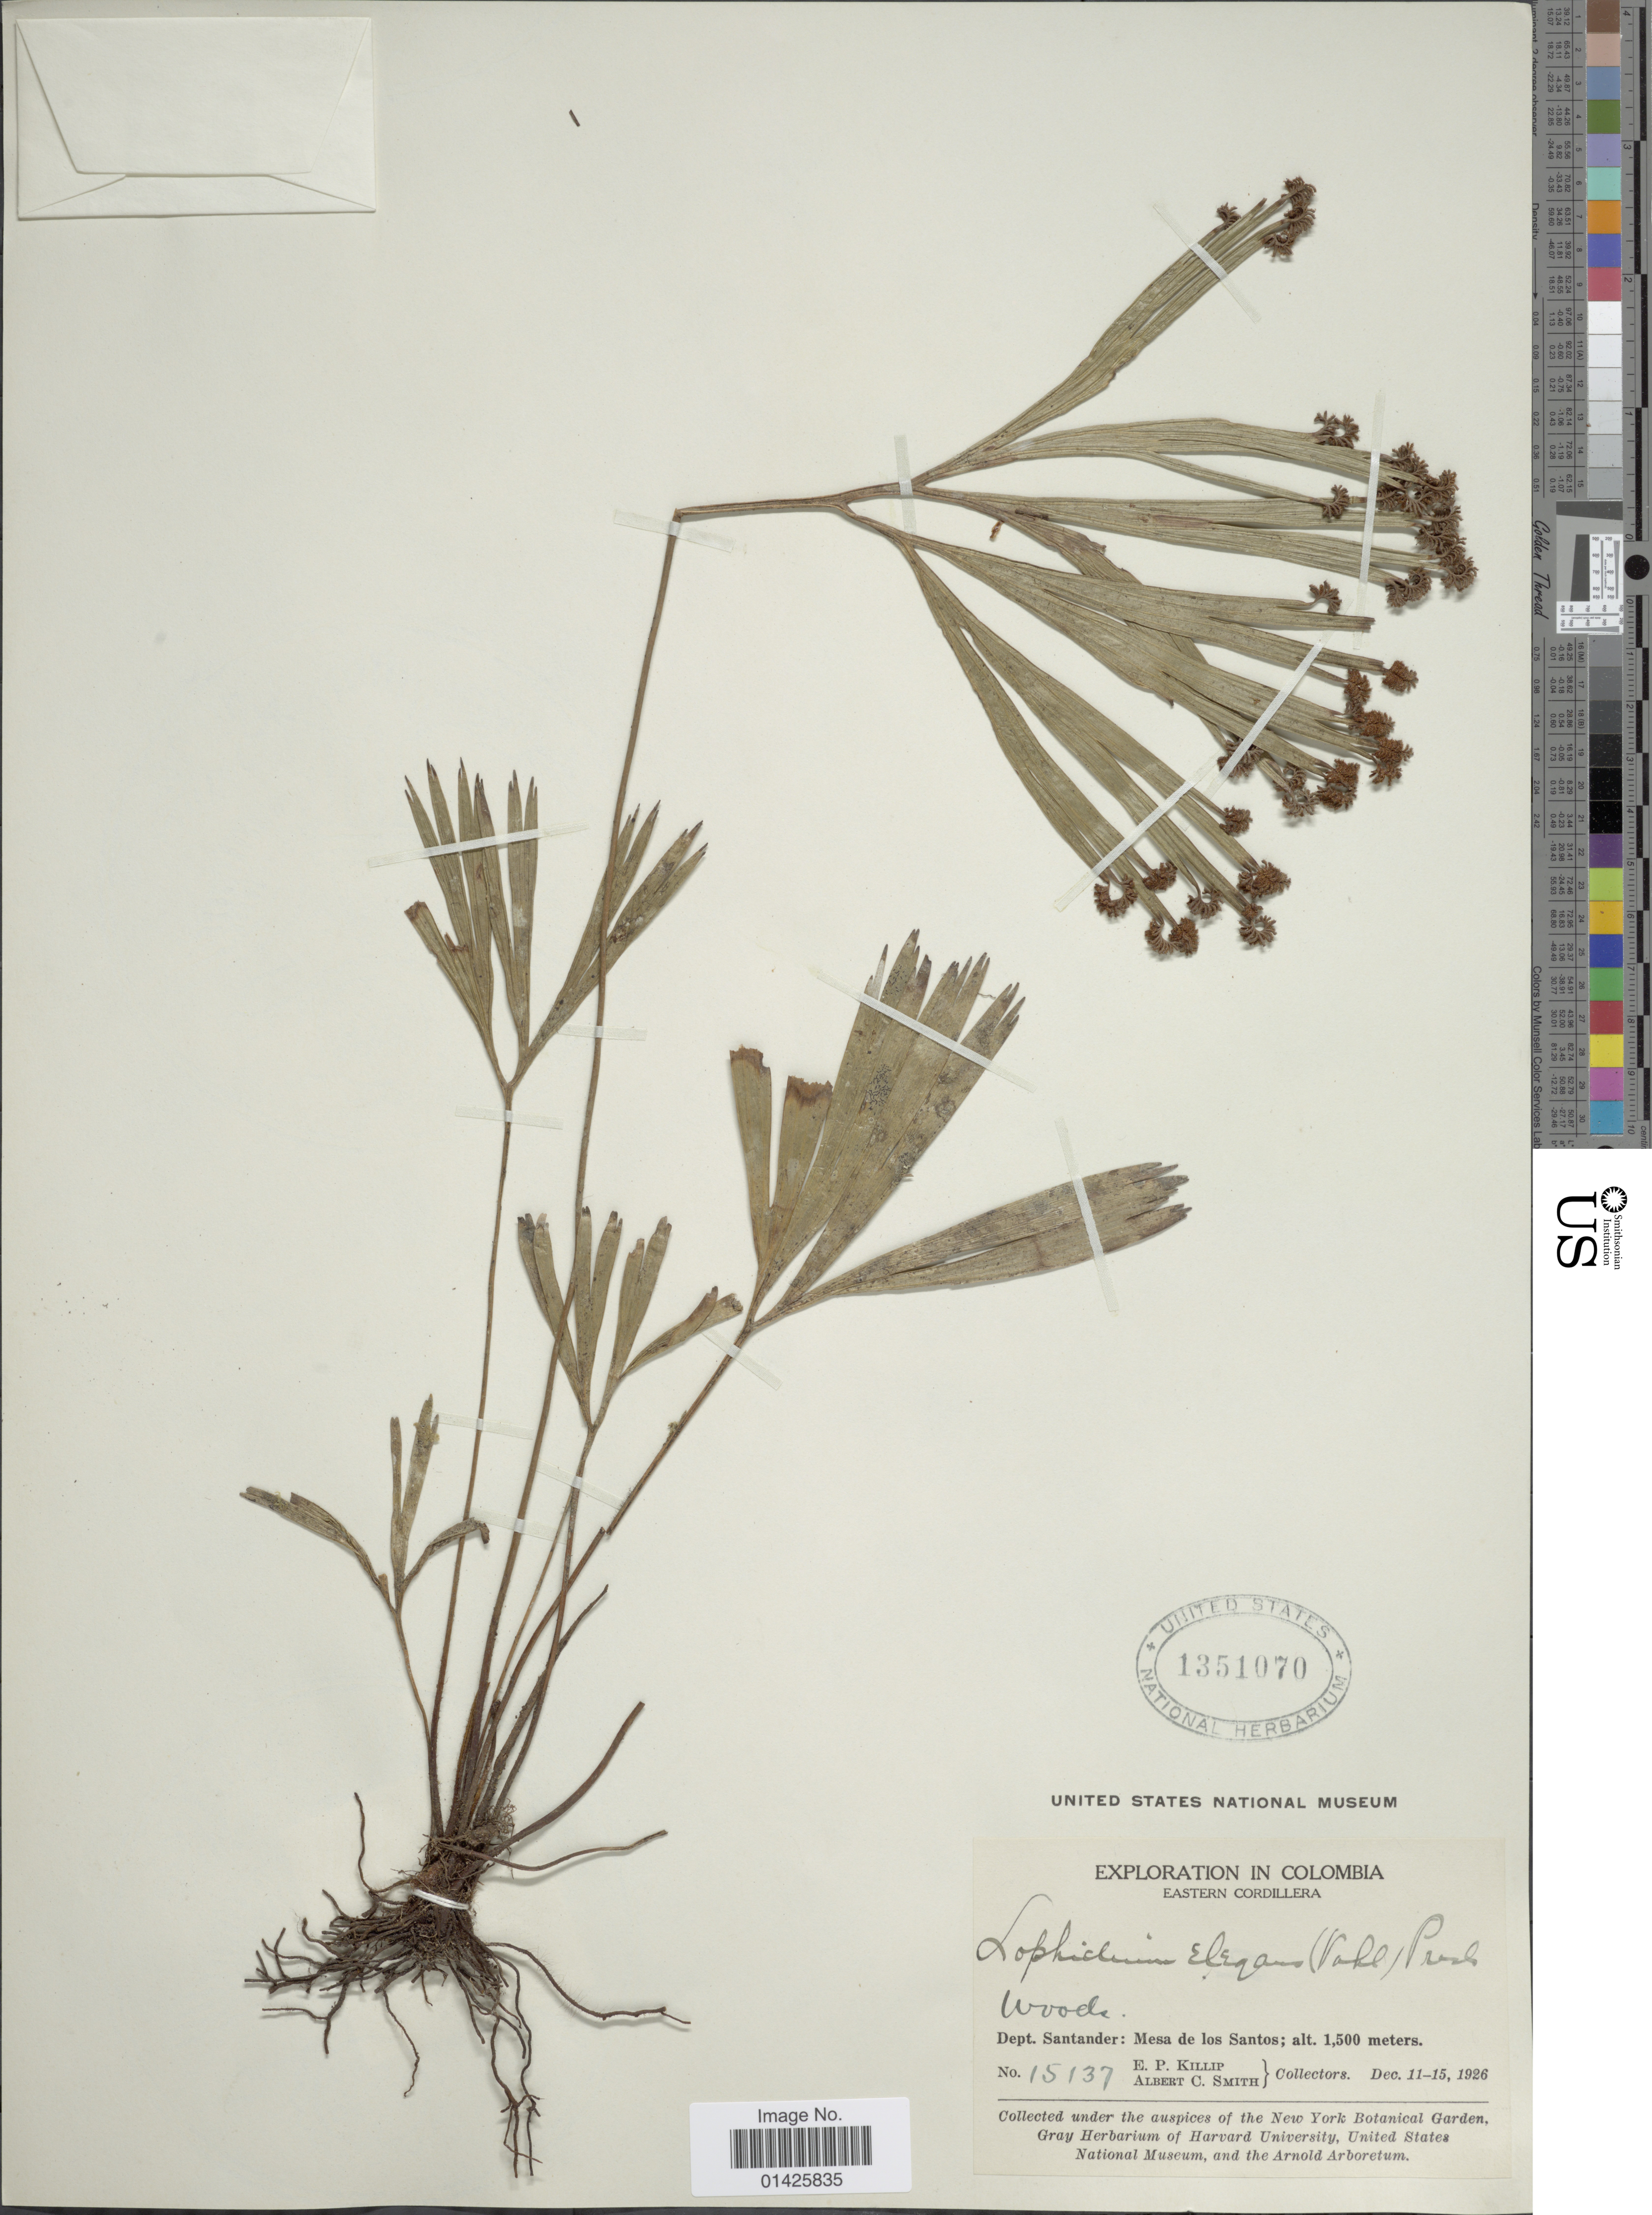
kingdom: Plantae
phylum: Tracheophyta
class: Polypodiopsida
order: Schizaeales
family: Schizaeaceae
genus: Schizaea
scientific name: Schizaea elegans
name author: (Vahl) Sw.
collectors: E. P. Killip & A. C. Smith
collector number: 15137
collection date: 1926-12-11/1926-12-15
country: Colombia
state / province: Santander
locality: Eastern Cordillera, Mesa de los Santons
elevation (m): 1.5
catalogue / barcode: US 1351070